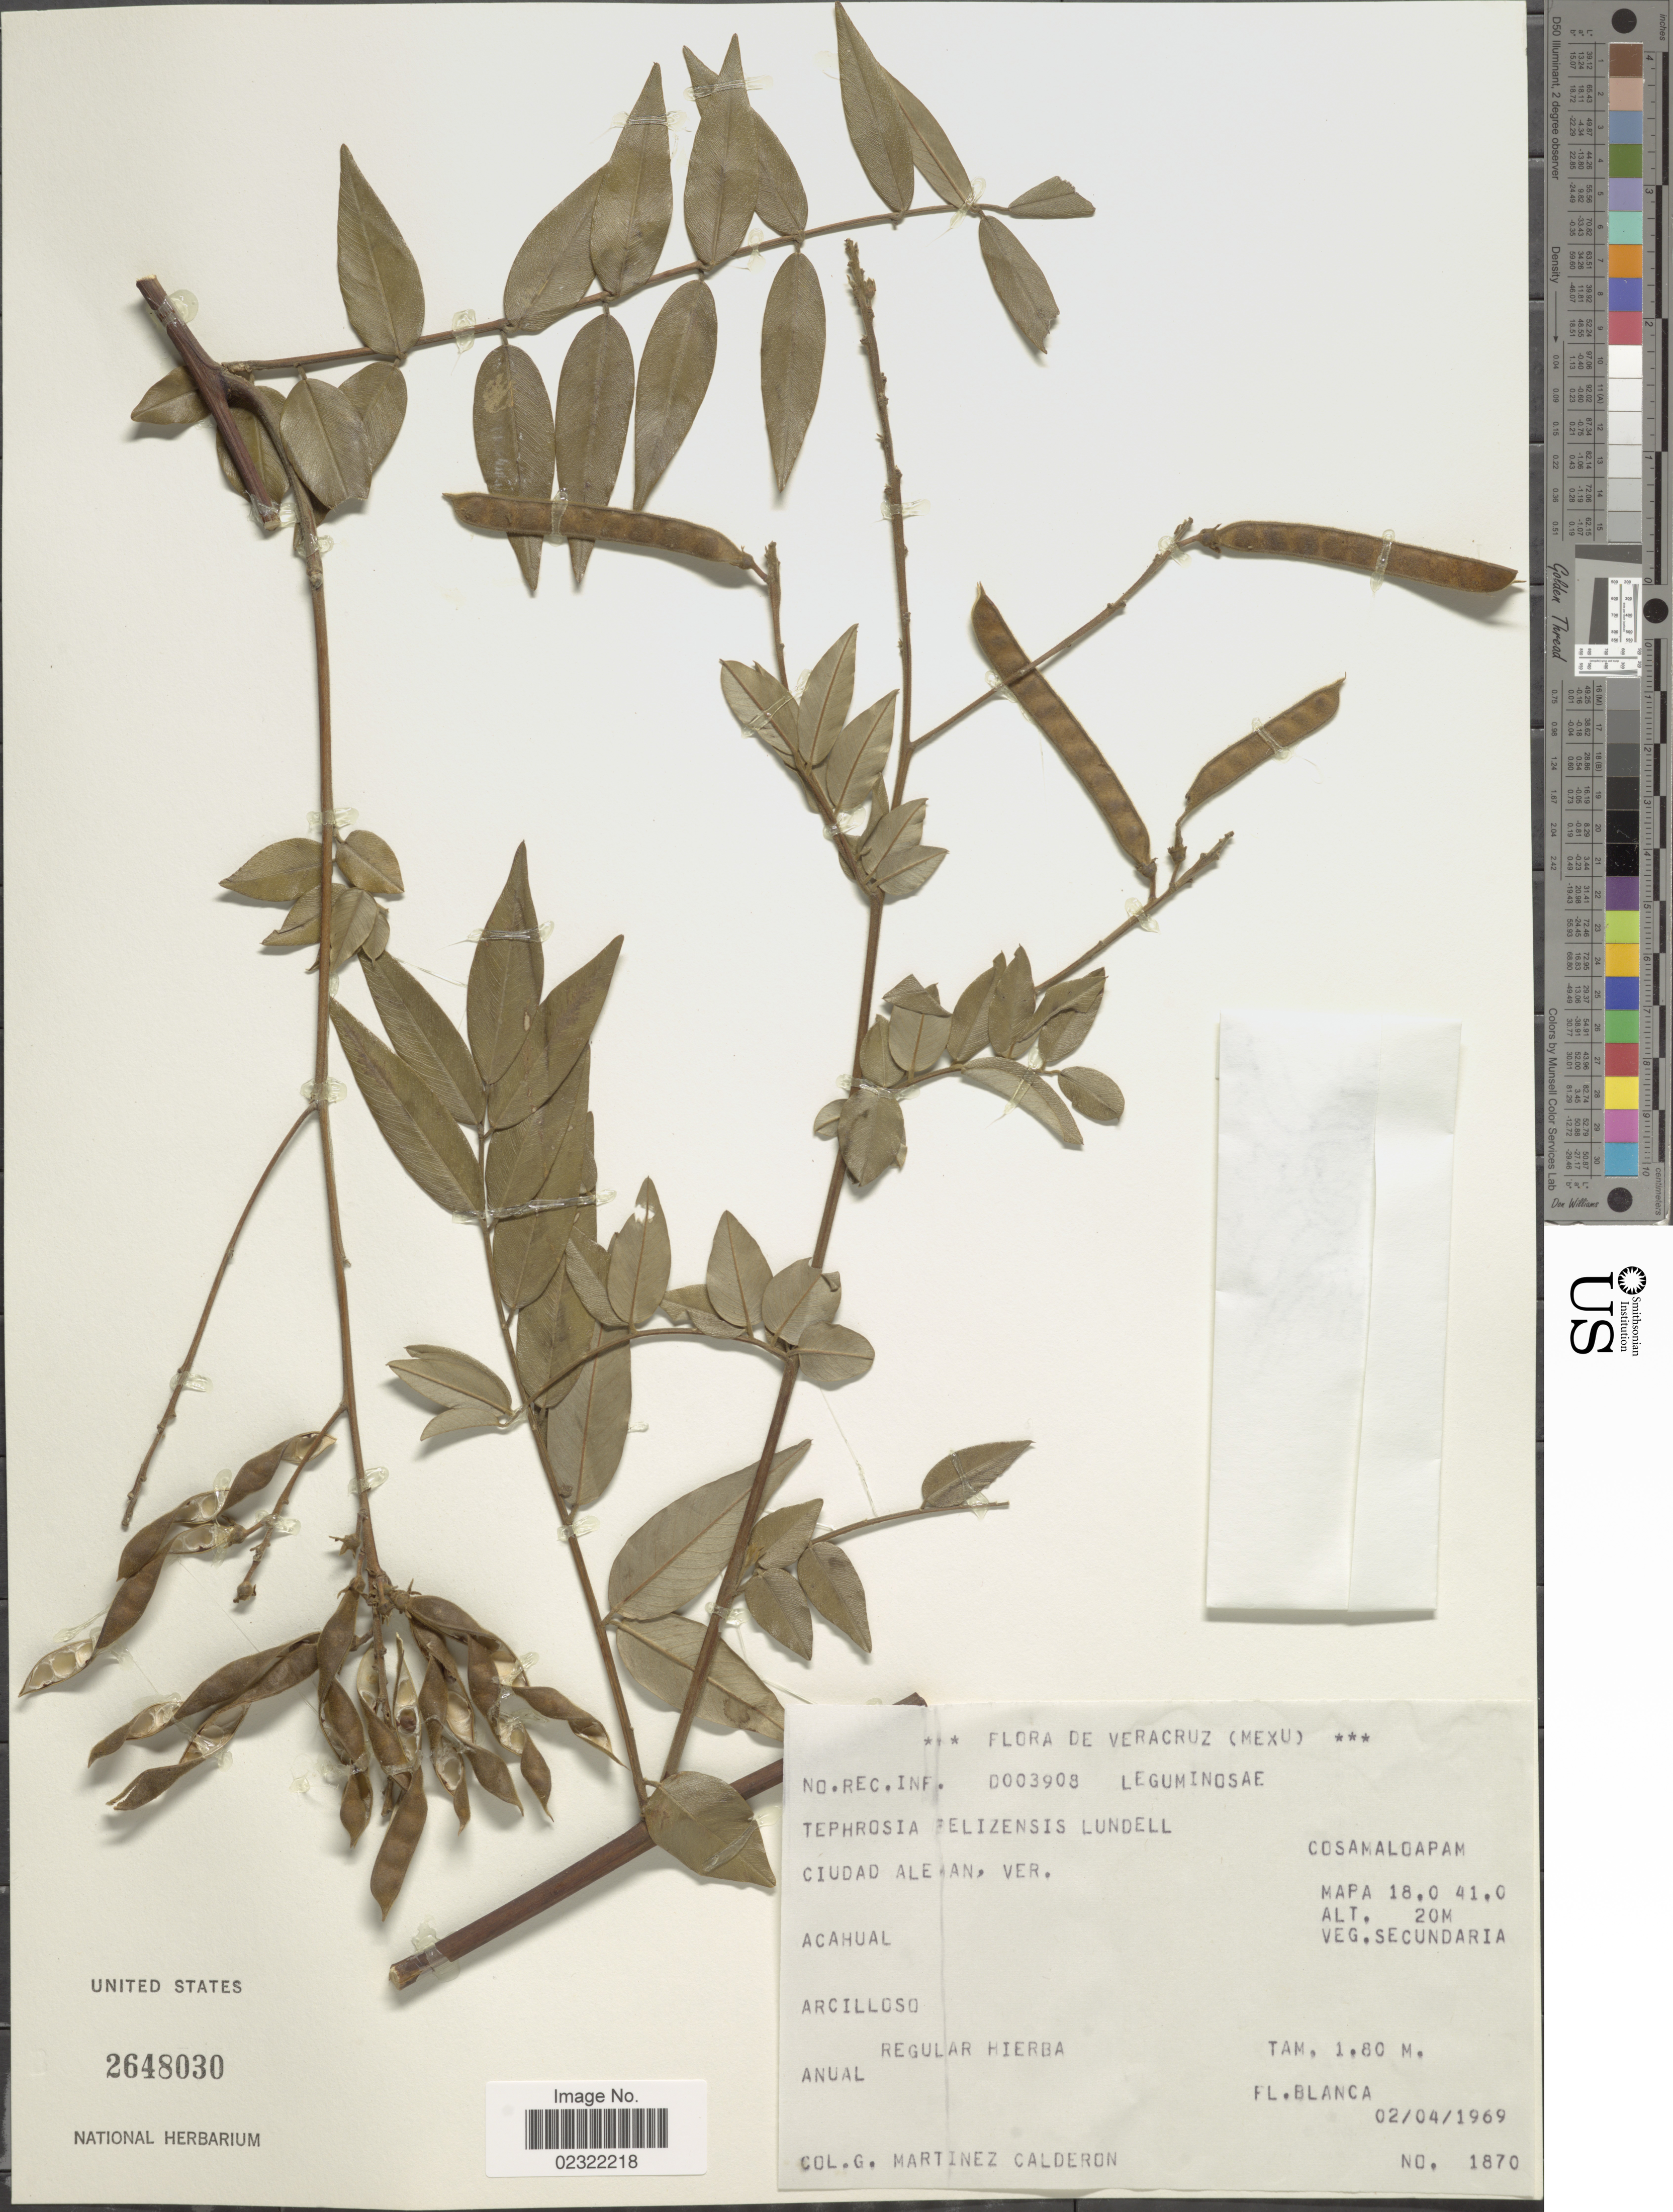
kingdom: Plantae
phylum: Tracheophyta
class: Magnoliopsida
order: Fabales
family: Fabaceae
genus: Tephrosia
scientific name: Tephrosia belizensis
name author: Lundell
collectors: G. Martínez Calderón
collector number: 1870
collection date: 1969-04-02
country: Mexico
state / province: Veracruz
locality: Veracruz (Mexu), Ciudad Ale [illegible text]an, Ver.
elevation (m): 20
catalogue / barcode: US 2648030